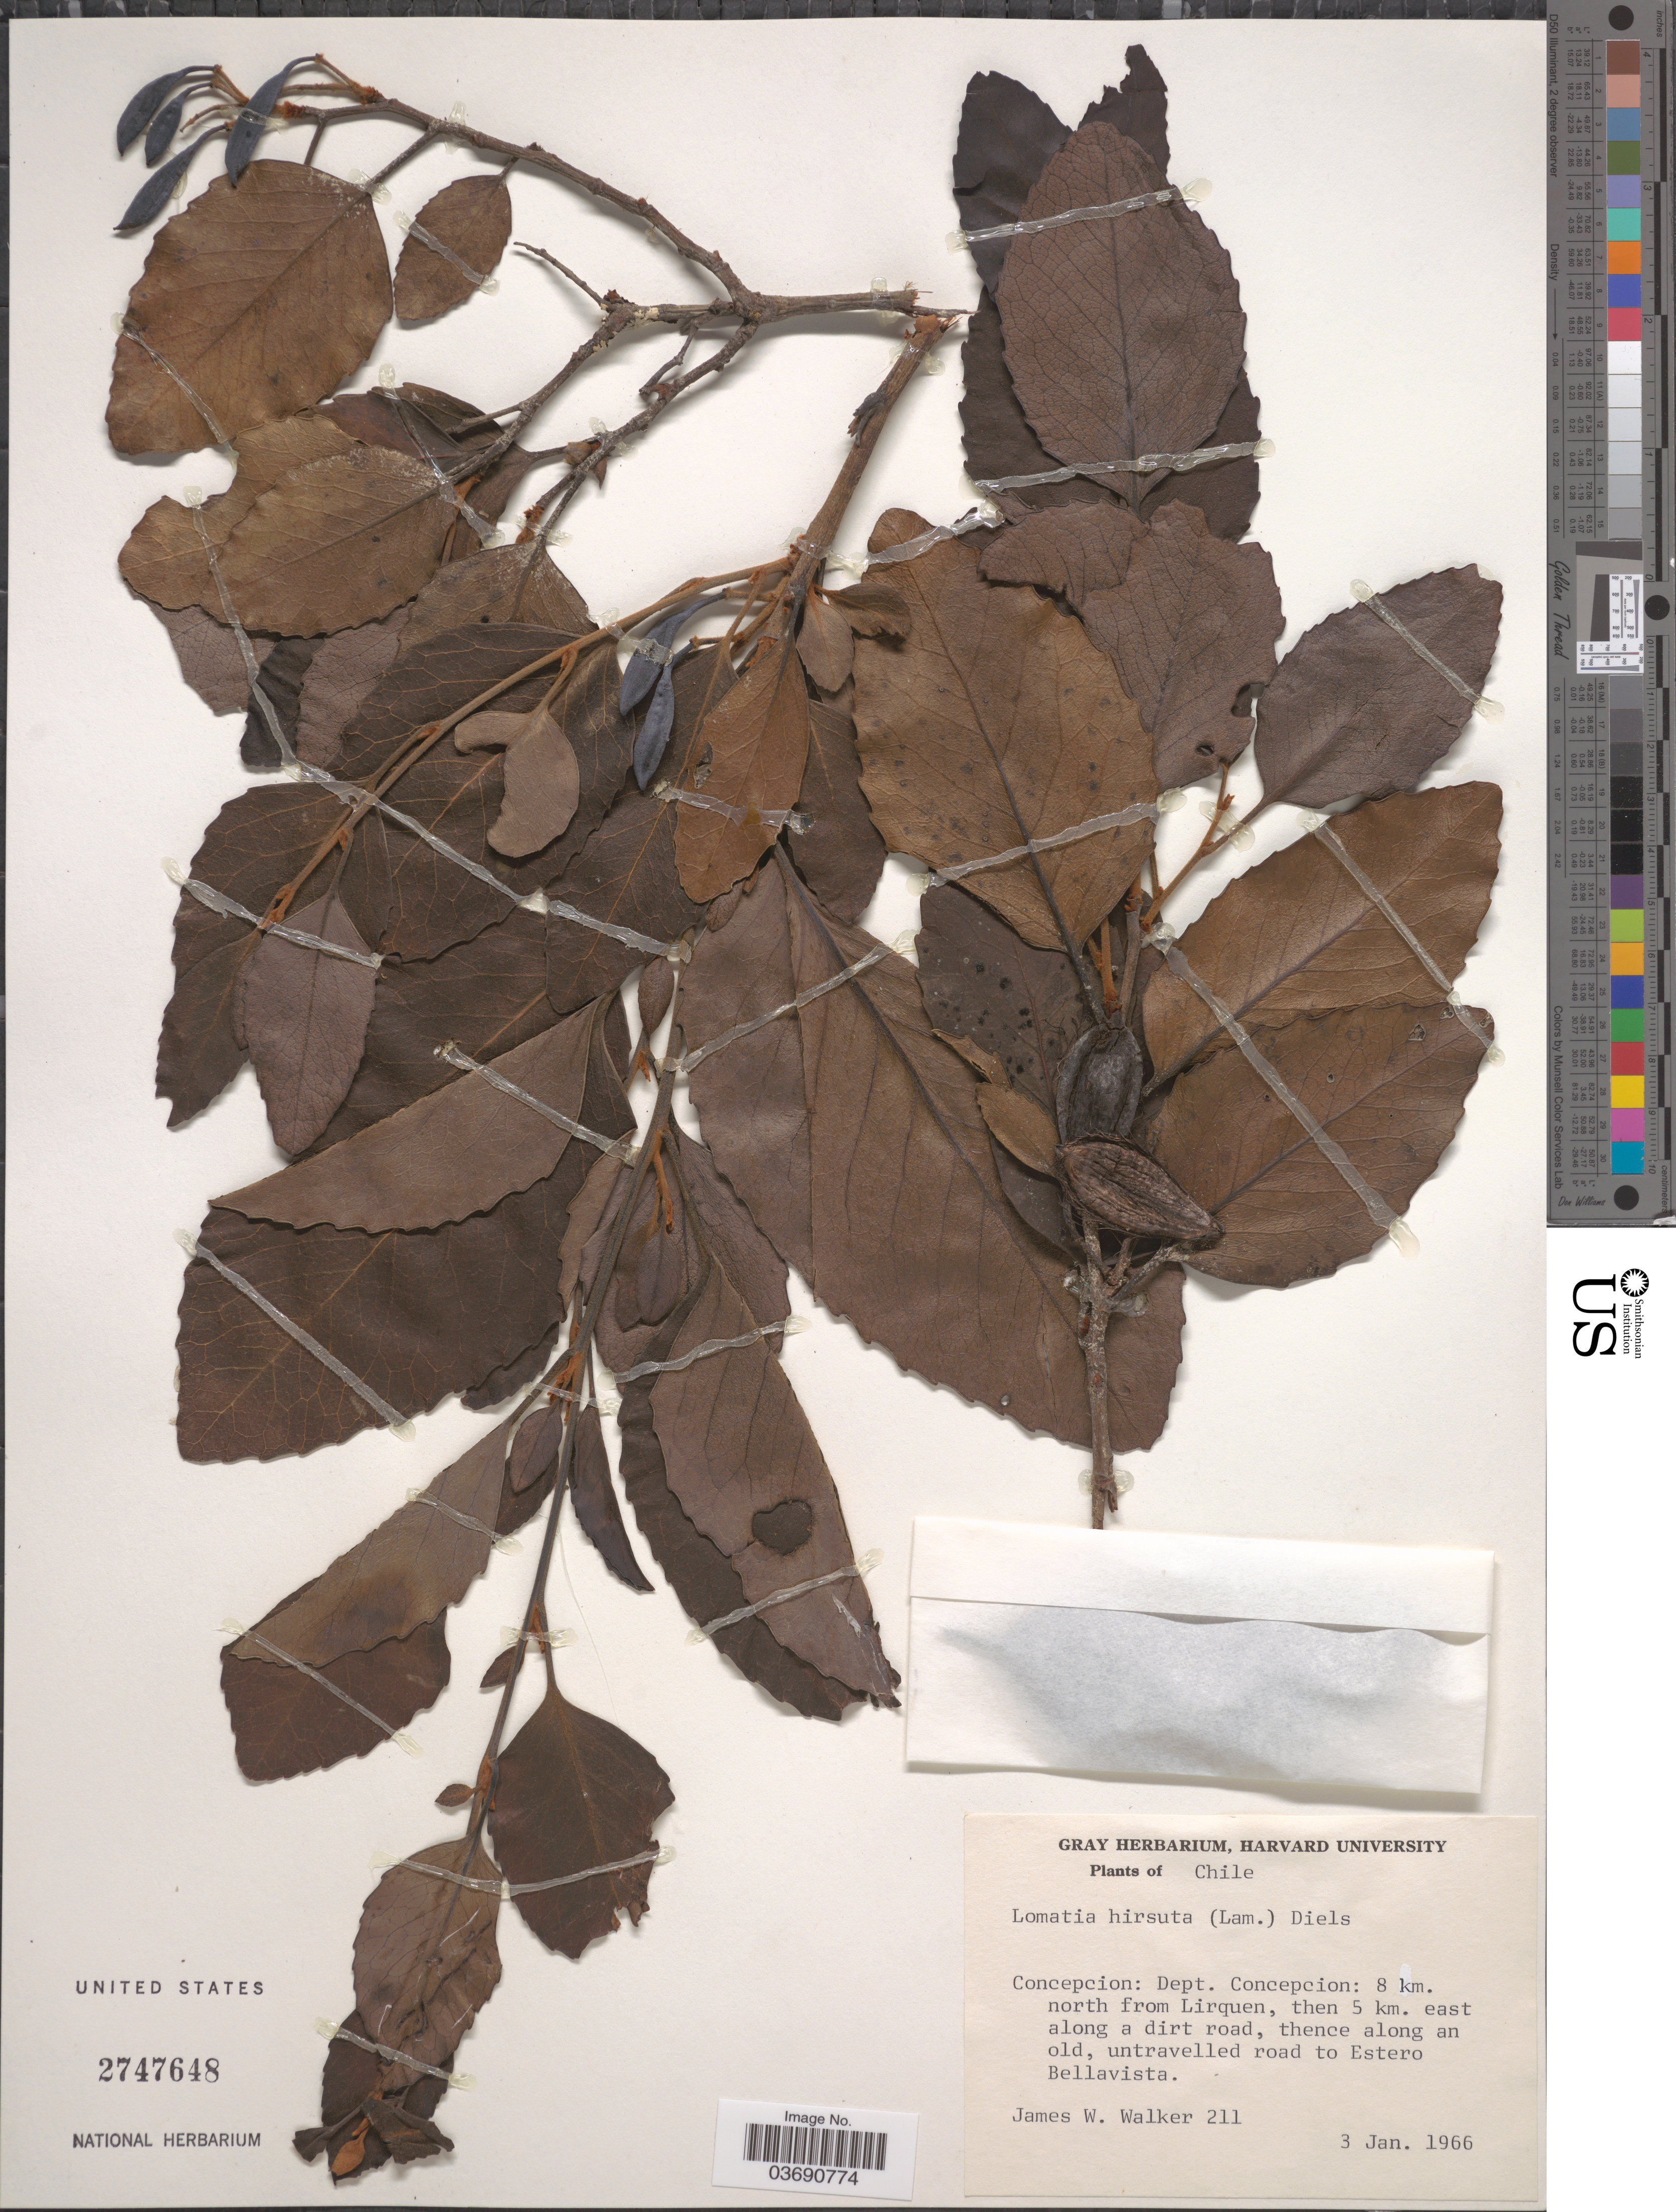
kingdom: Plantae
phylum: Tracheophyta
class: Magnoliopsida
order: Proteales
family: Proteaceae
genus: Lomatia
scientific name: Lomatia hirsuta subsp. obliqua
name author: (Ruiz & Pav.) R.T. Penn.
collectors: J. W. Walker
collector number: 211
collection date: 1966-01-03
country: Chile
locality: Concepcion: Dept. Concepcion: 8 km. north from Lirquen, then 5 km. east along a dirt road, thence along an old, untravelled road to Estero Bellavista.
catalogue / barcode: US 2747648